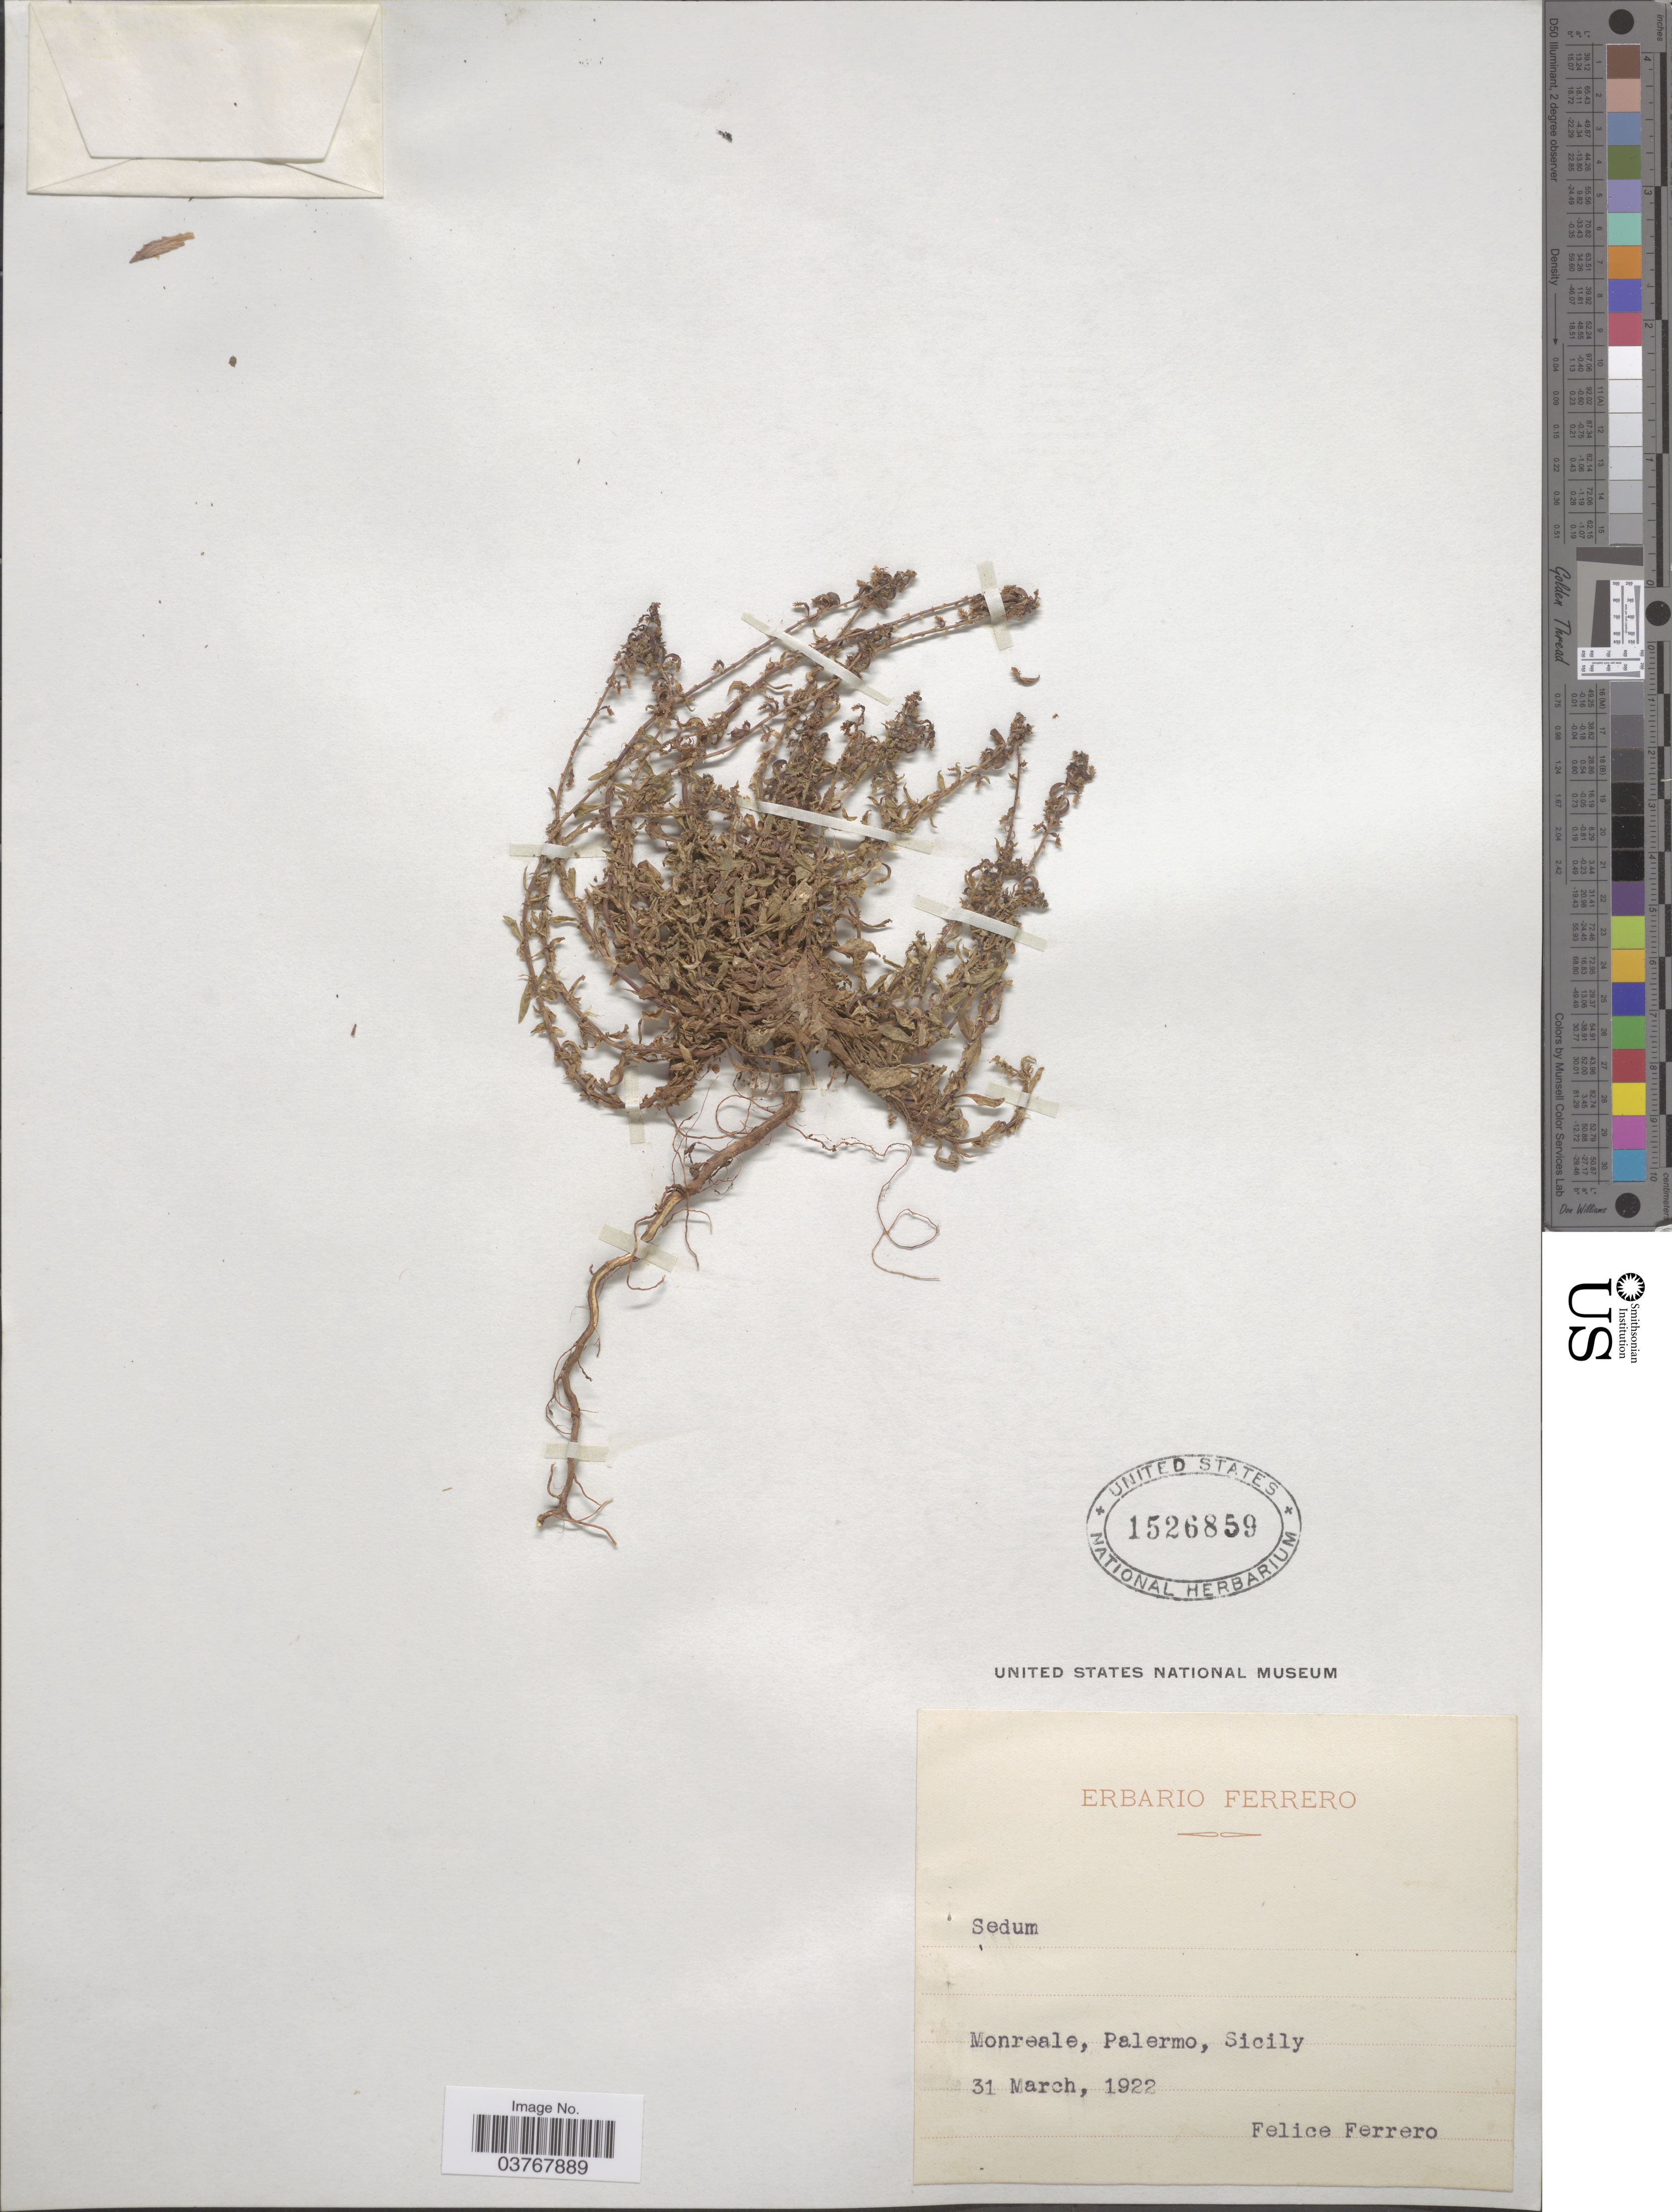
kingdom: Plantae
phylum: Tracheophyta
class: Magnoliopsida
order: Saxifragales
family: Crassulaceae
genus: Sedum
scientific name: Sedum sp.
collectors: F. Ferrero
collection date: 1922-03-31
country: Italy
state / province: Siciliana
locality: Monreale, Palermo, Sicily.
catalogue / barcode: US 1526859